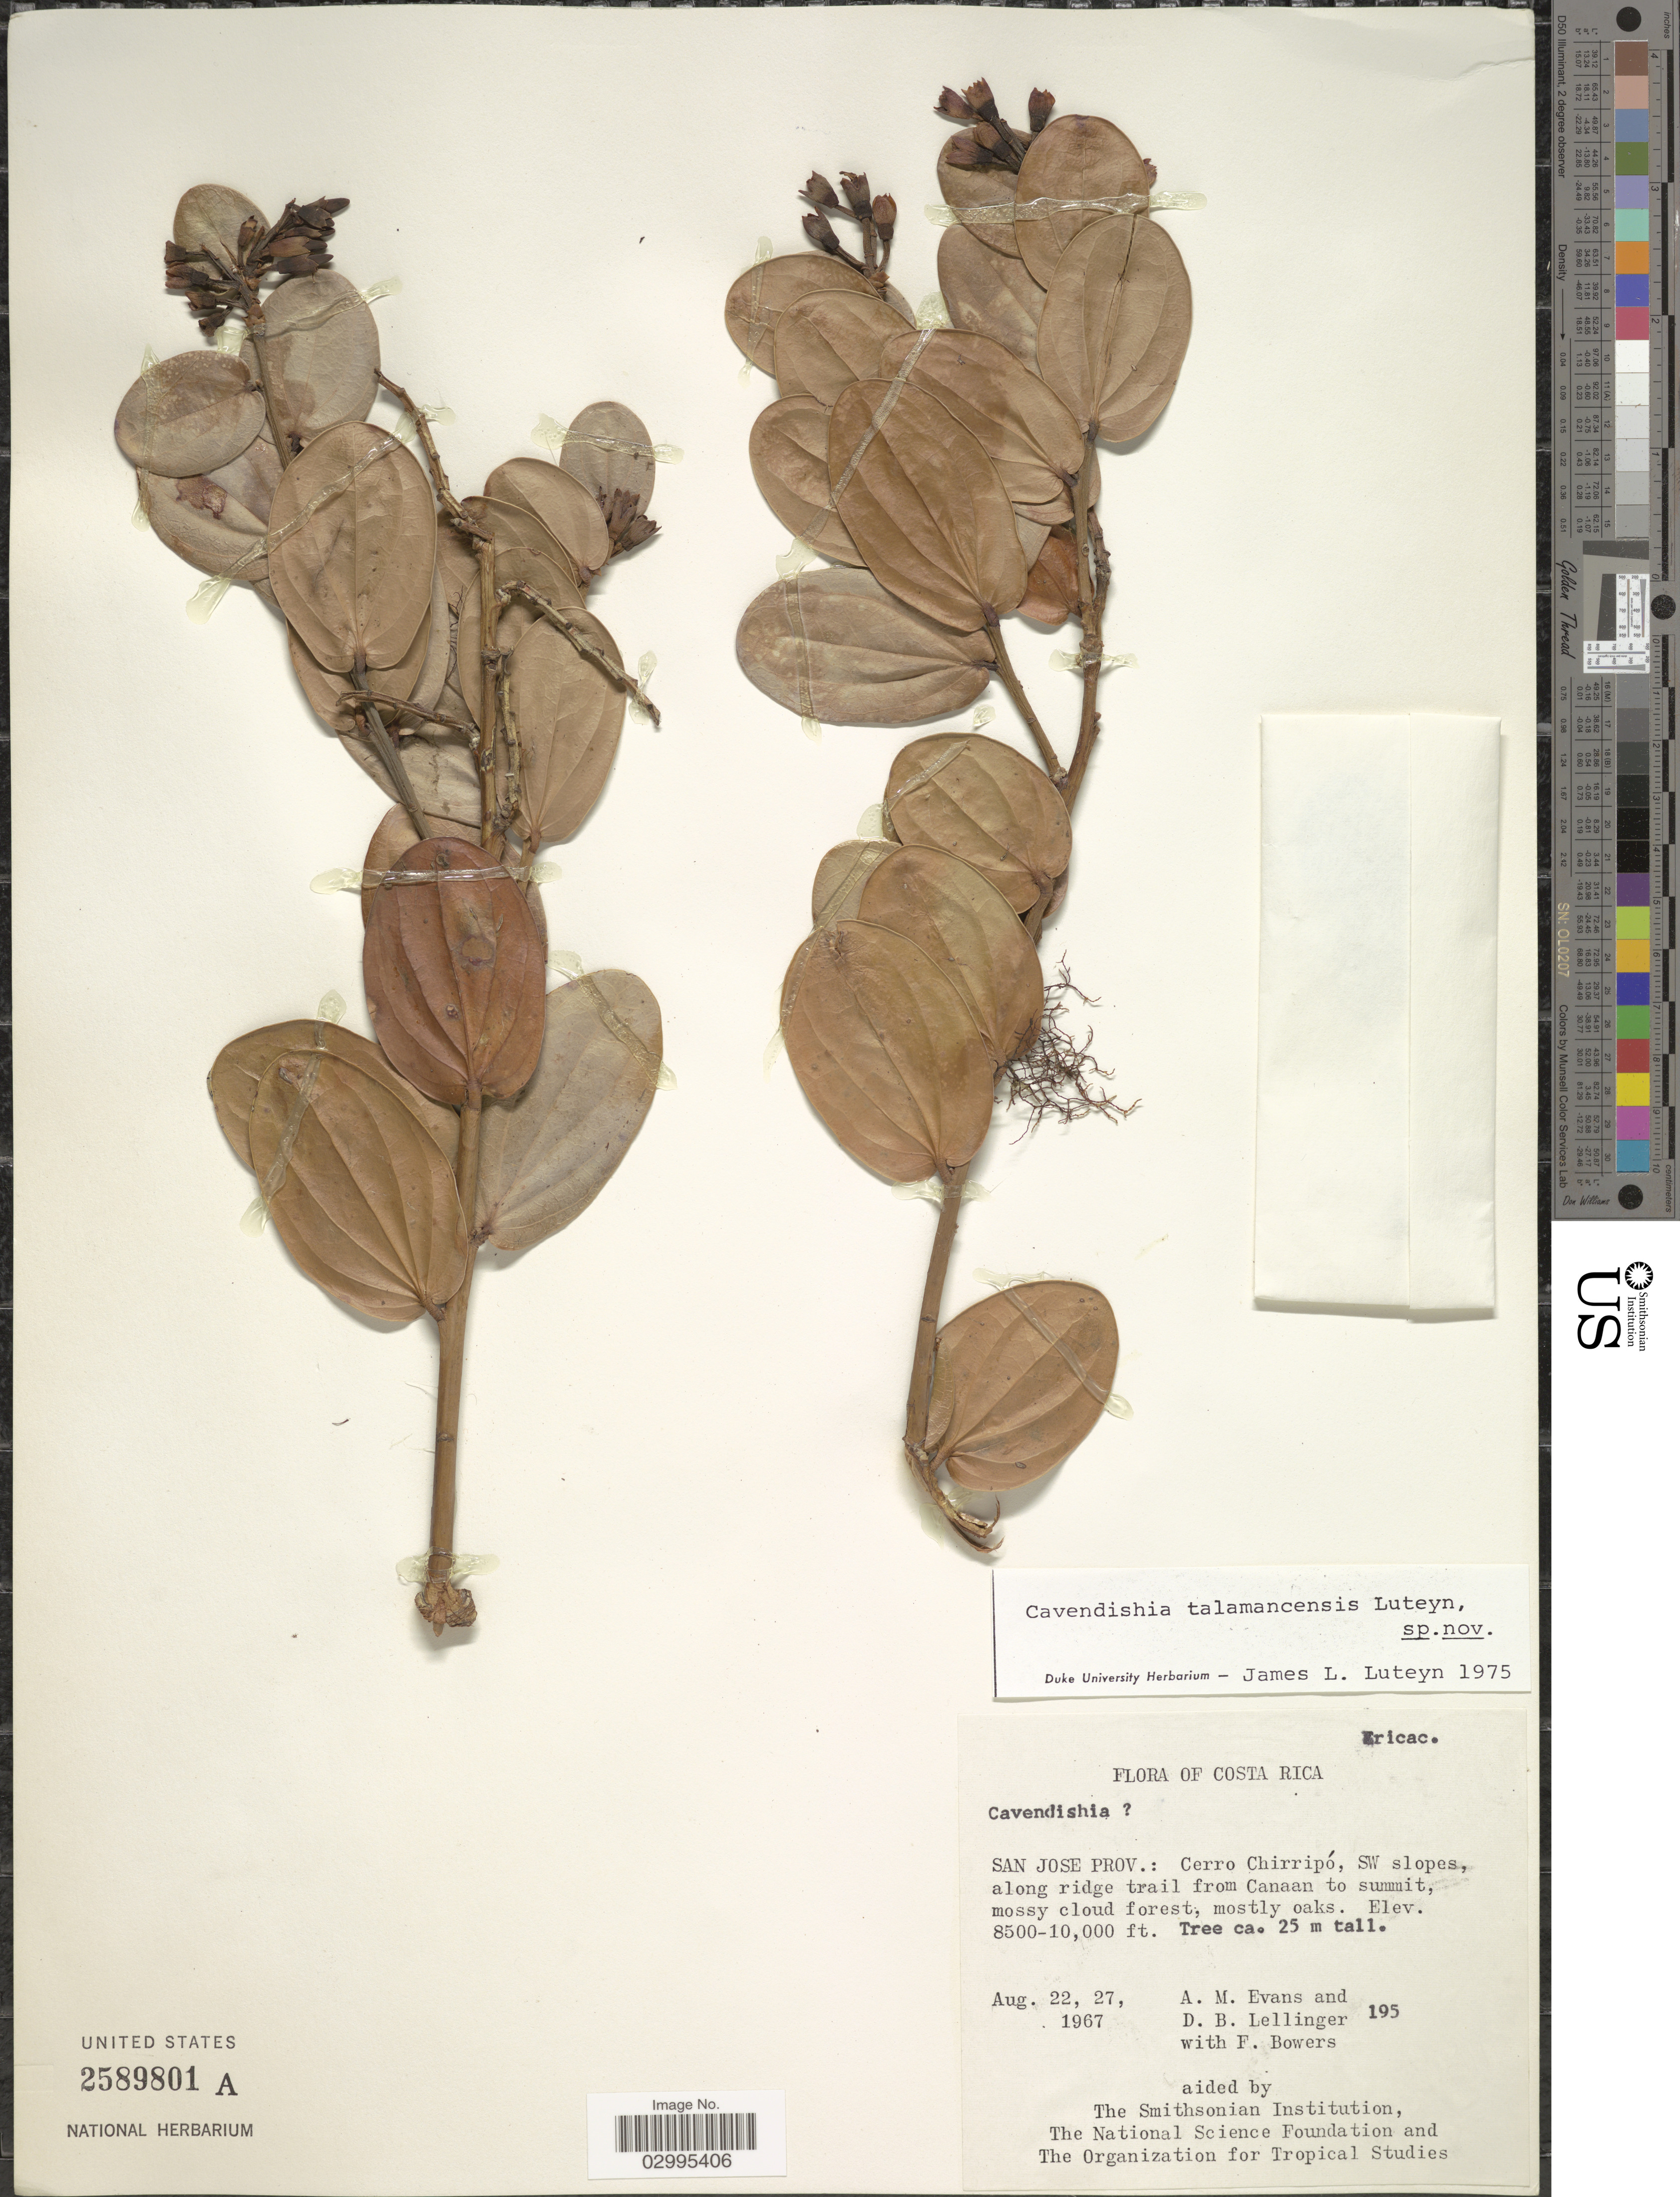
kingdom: Plantae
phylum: Tracheophyta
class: Magnoliopsida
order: Ericales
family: Ericaceae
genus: Cavendishia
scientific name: Cavendishia talamancensis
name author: Luteyn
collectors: A. M. Evans, D. B. Lellinger & F. Bowers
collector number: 195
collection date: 1967-08-22/1967-08-27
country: Costa Rica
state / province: San José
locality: Cerro Chirripó, SW slopes, along ridge trail from Canaan to summit.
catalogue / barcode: US 2589801A